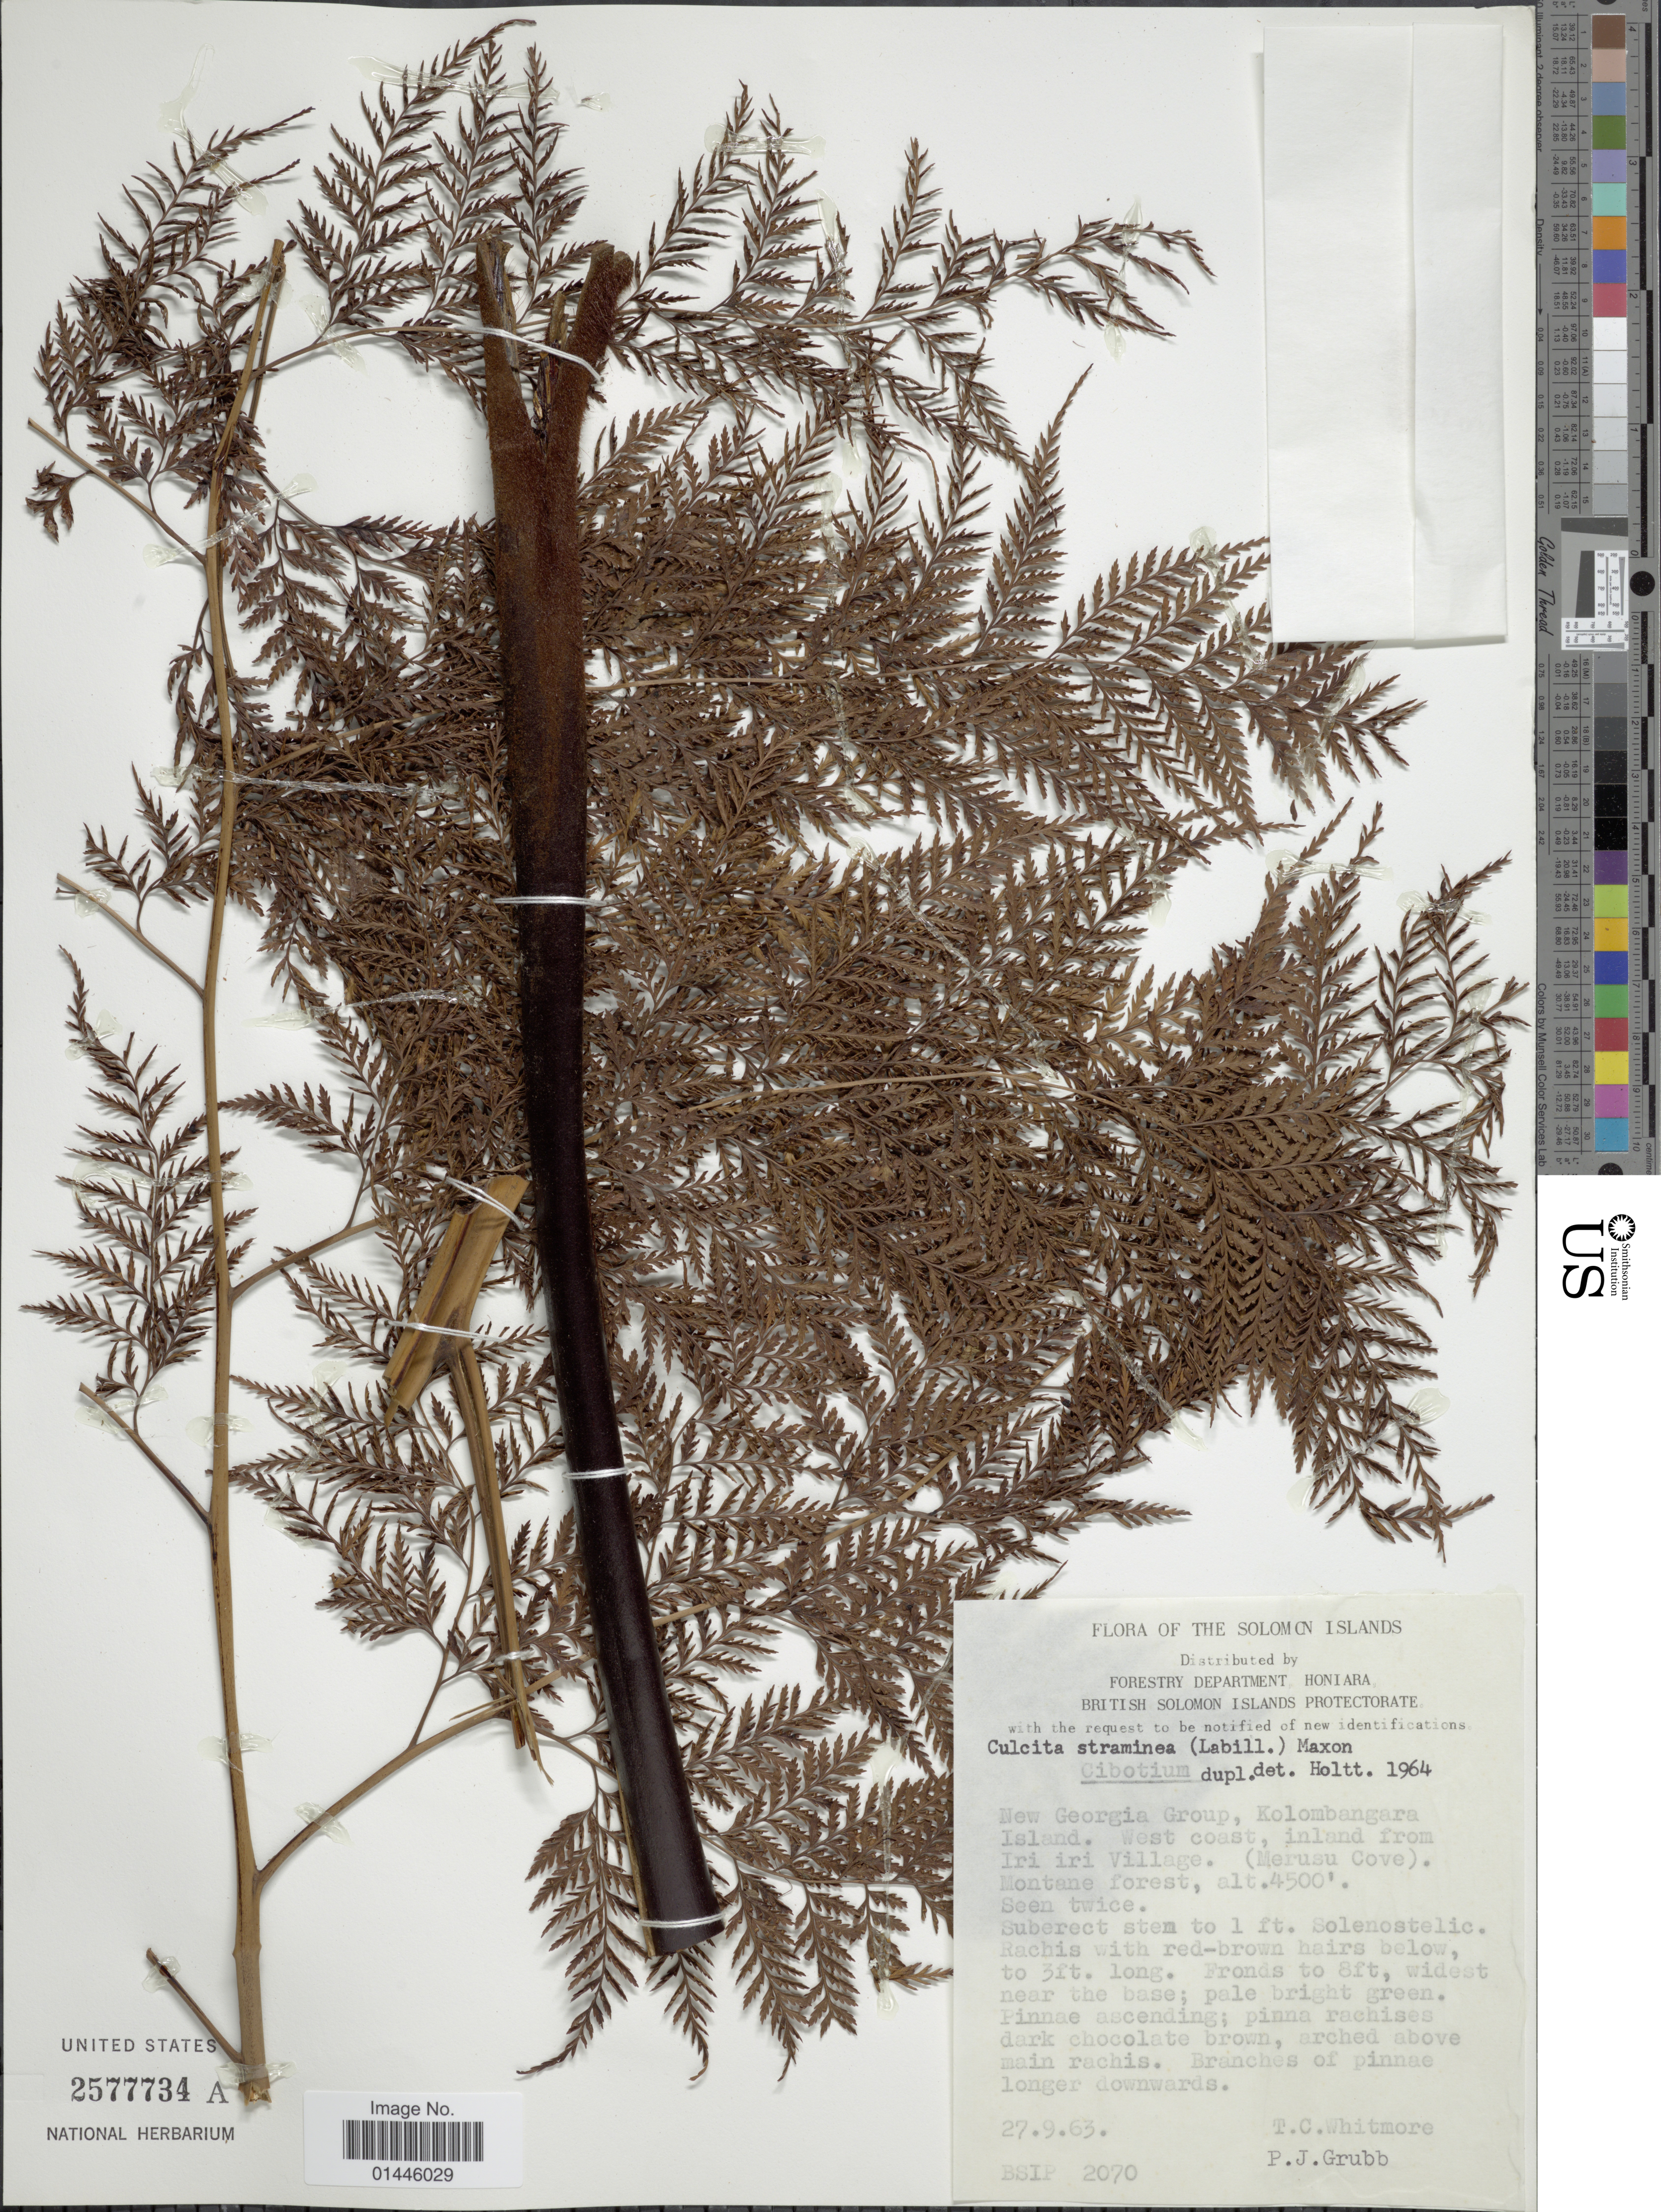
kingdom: Plantae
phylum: Tracheophyta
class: Polypodiopsida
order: Cyatheales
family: Dicksoniaceae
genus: Calochlaena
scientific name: Calochlaena straminea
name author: (Labill.) M.D. Turner & R.A. White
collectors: T. C. Whitmore & P. J. Grubb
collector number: BISP 2070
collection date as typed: Transcribed d/m/y: 27/9/63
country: Solomon Islands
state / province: Solomon Islands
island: Kolombangara [Nduke]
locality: New Georgia Group, Kolombangara Island, west coast, inland from Iri iri Village (Merusu Cove).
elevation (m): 1372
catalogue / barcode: US 2577734A